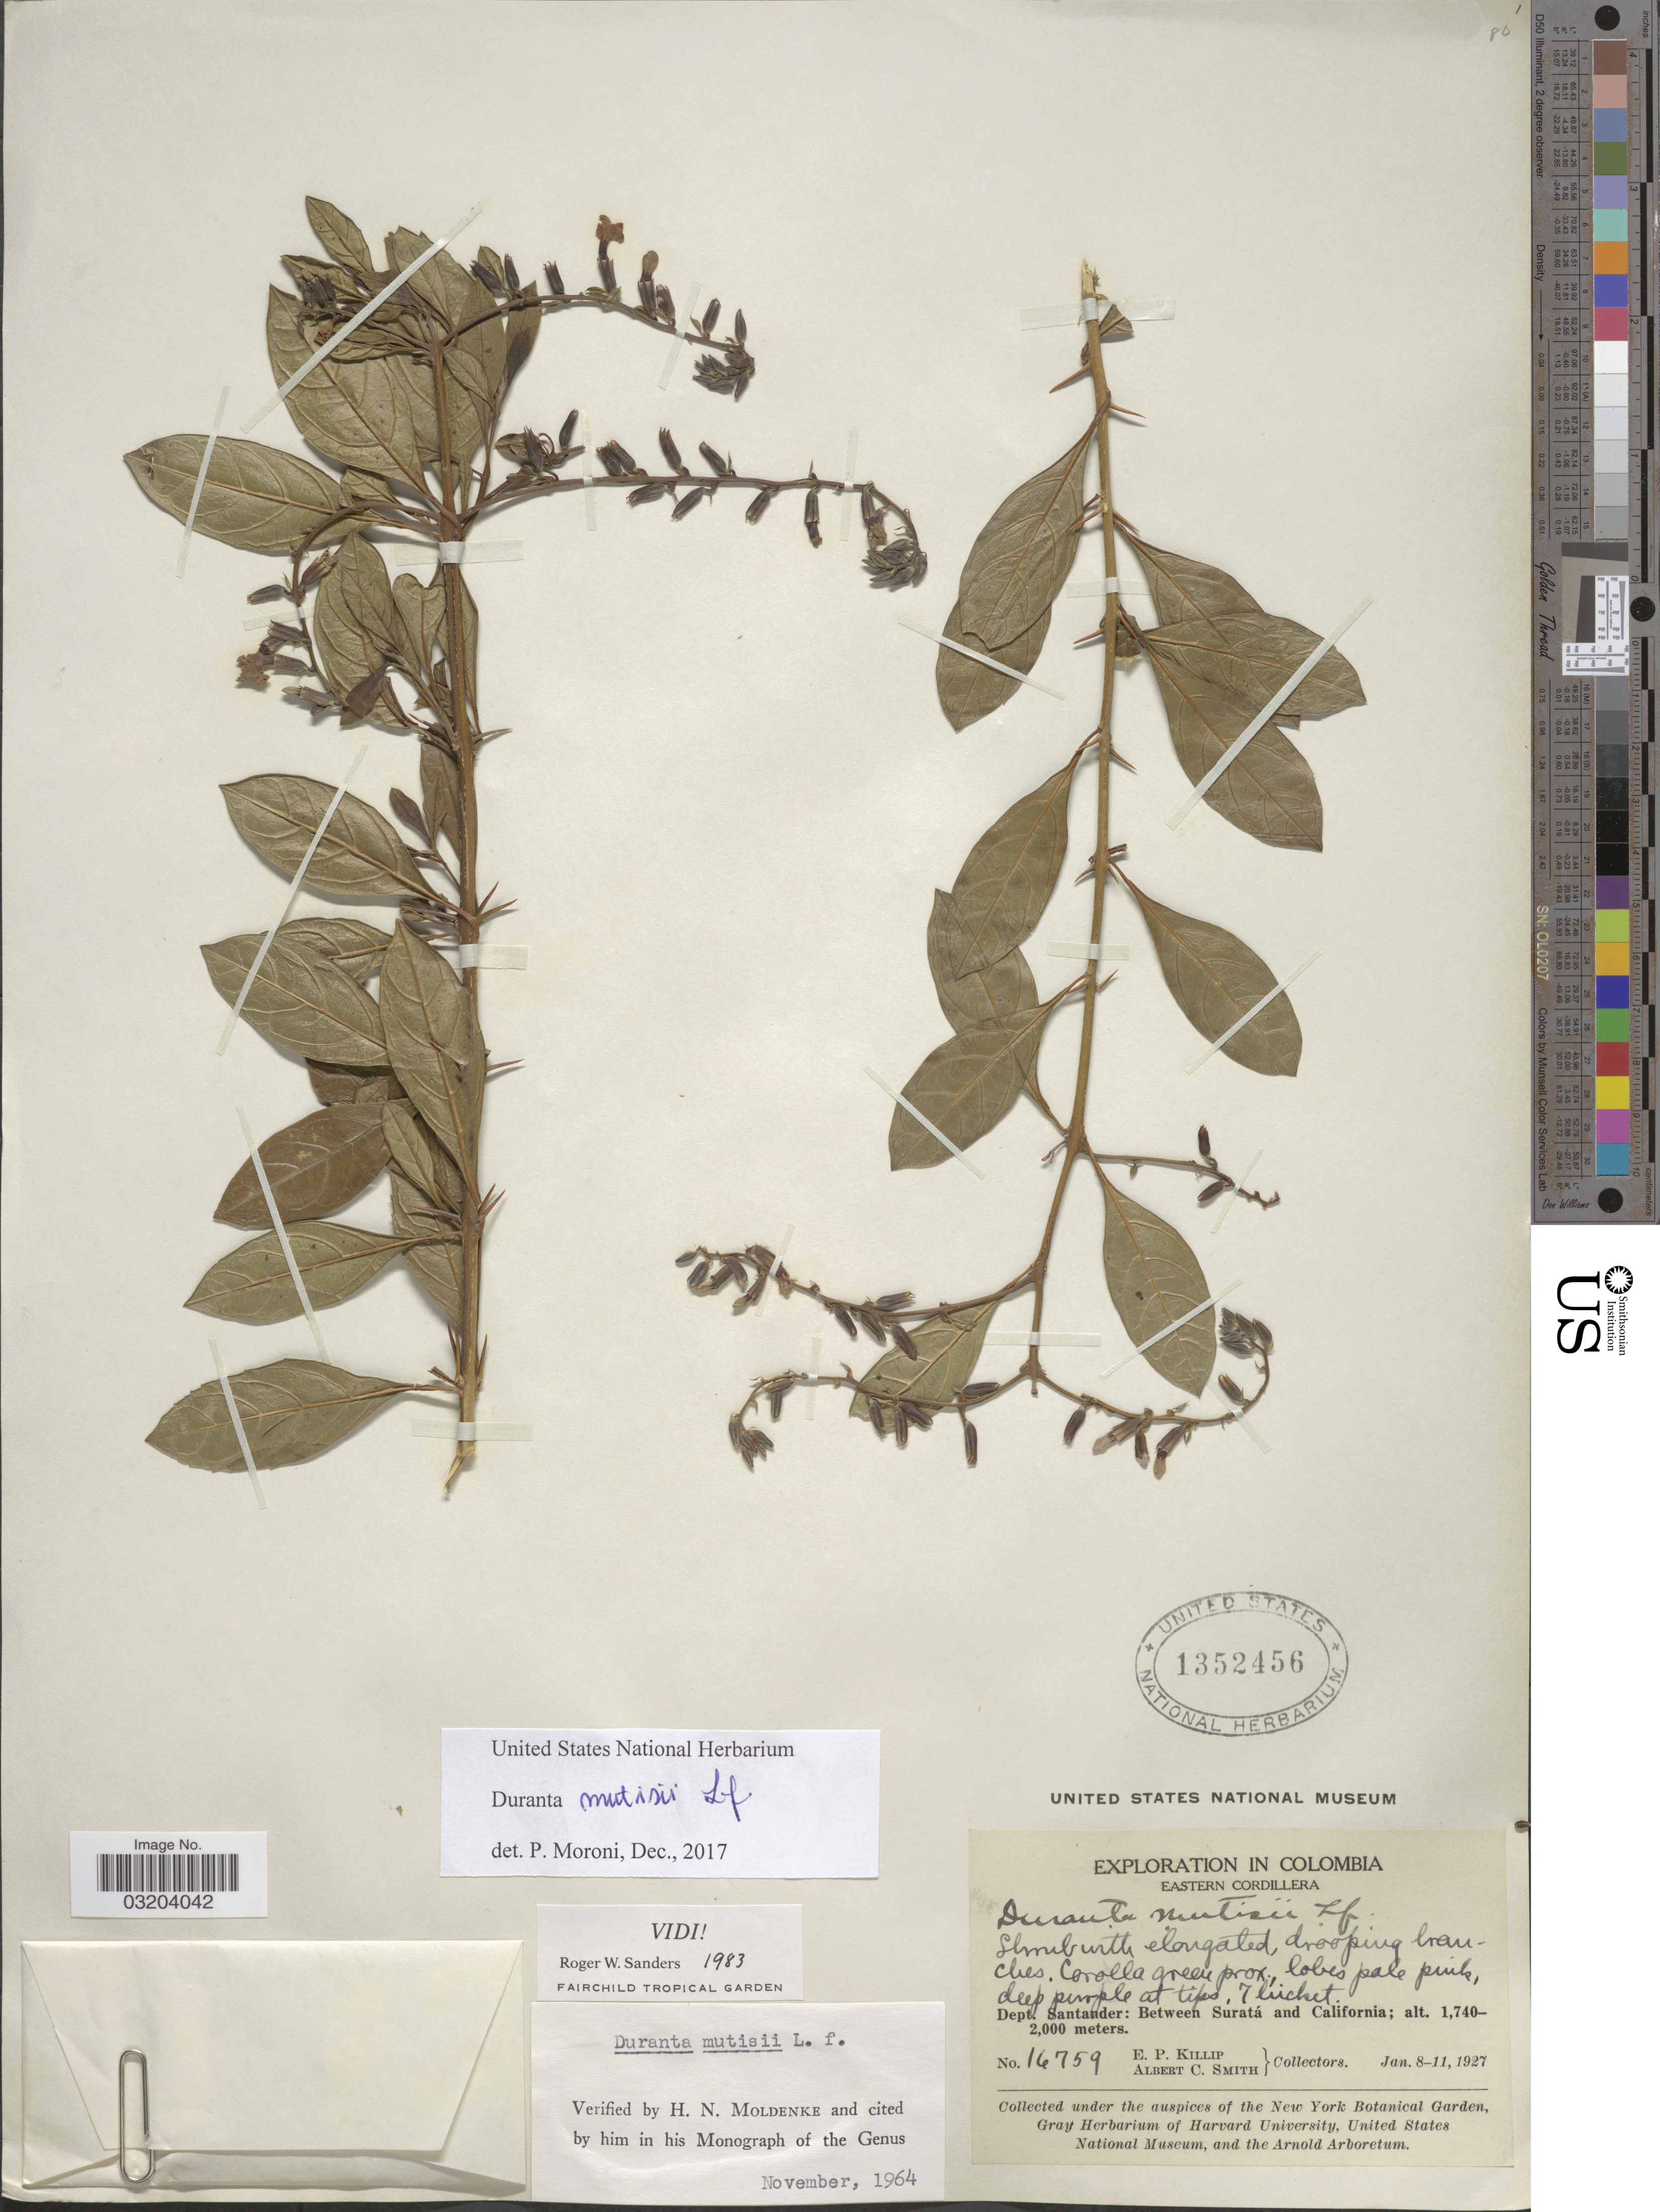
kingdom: Plantae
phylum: Tracheophyta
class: Magnoliopsida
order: Lamiales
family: Verbenaceae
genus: Duranta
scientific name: Duranta mutisii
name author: L. f.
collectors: E. P. Killip & A. C. Smith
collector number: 16759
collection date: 1927-01-08/1927-01-11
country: Colombia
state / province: Santander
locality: Eastern Cordillera. Dept. Santander: Between Suratá and California.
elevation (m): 1740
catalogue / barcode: US 1352456